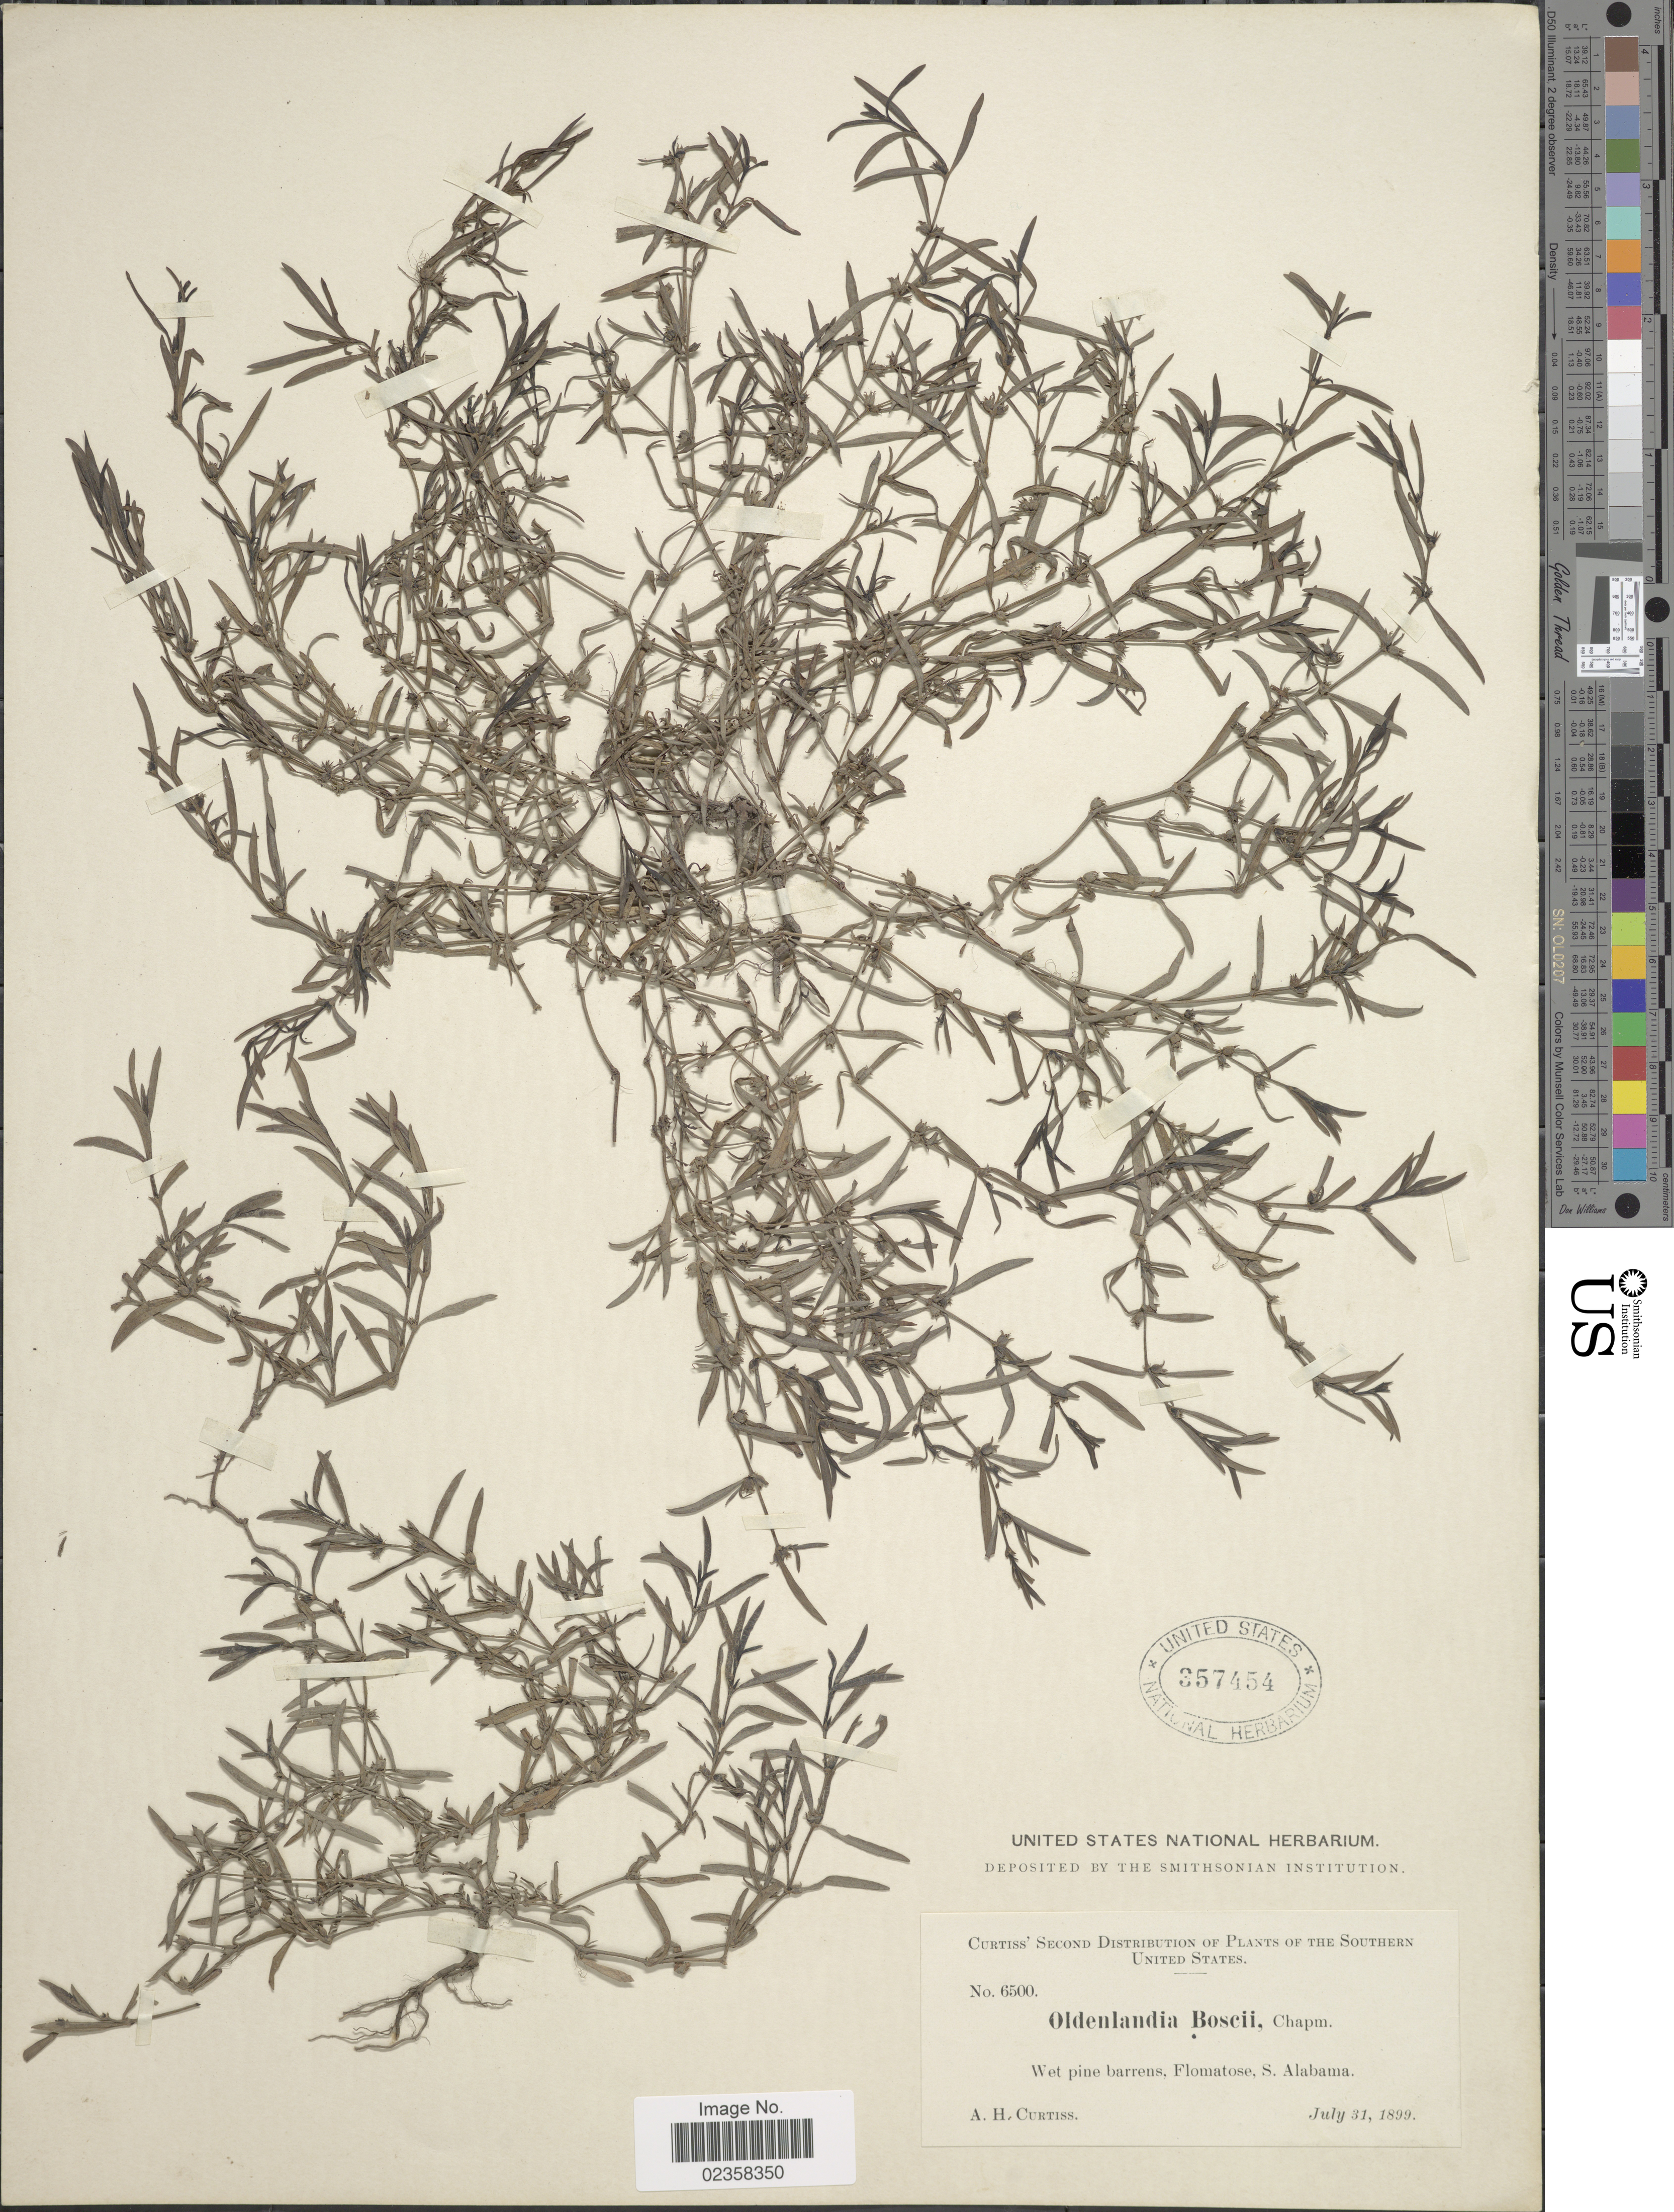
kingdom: Plantae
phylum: Tracheophyta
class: Magnoliopsida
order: Gentianales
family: Rubiaceae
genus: Oldenlandia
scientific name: Oldenlandia boscii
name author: (DC.) Chapm.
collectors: A. H. Curtiss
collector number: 6500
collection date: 1899-07-31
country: United States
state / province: Alabama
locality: Southern United States, Wet pine barrens, Flomatose, S. Alabama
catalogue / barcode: US 357454